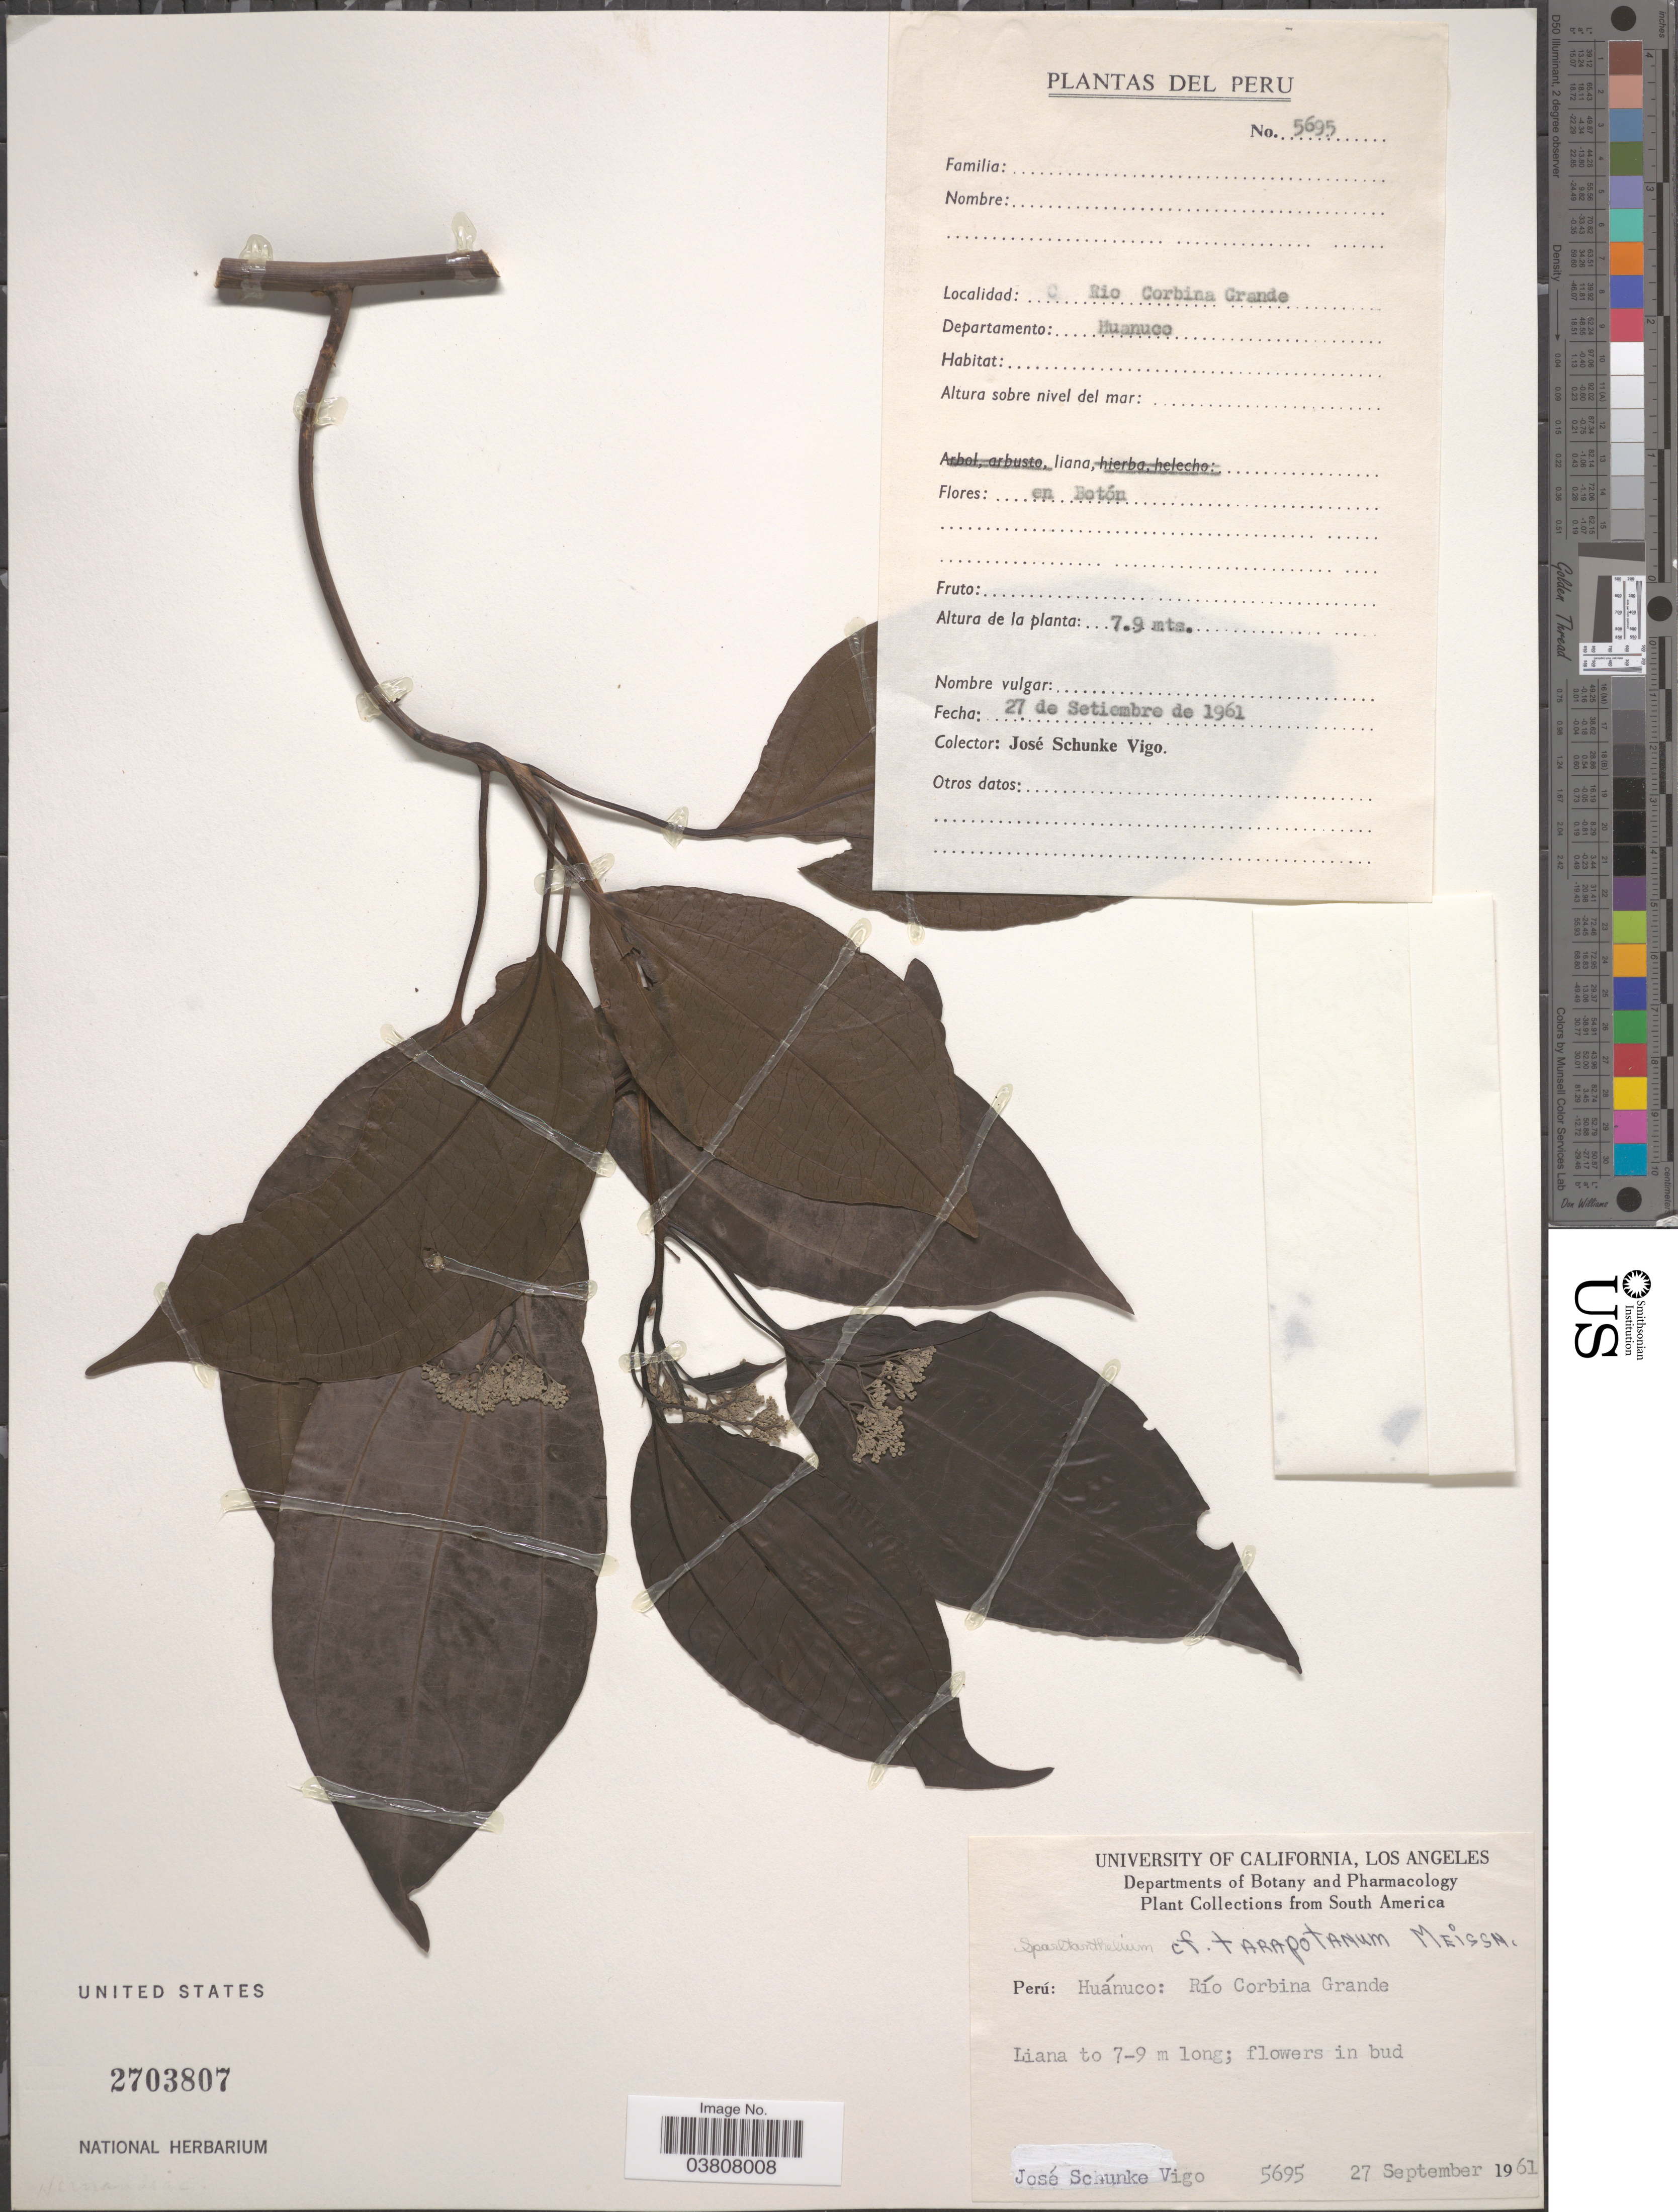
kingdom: Plantae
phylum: Tracheophyta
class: Magnoliopsida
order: Laurales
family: Hernandiaceae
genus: Sparattanthelium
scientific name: Sparattanthelium tarapotanum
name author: Meisn.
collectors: J. Schunke Vigo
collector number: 5695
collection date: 1961-09-27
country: Peru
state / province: Huánuco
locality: Río Corbina Grande.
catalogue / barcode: US 2703807